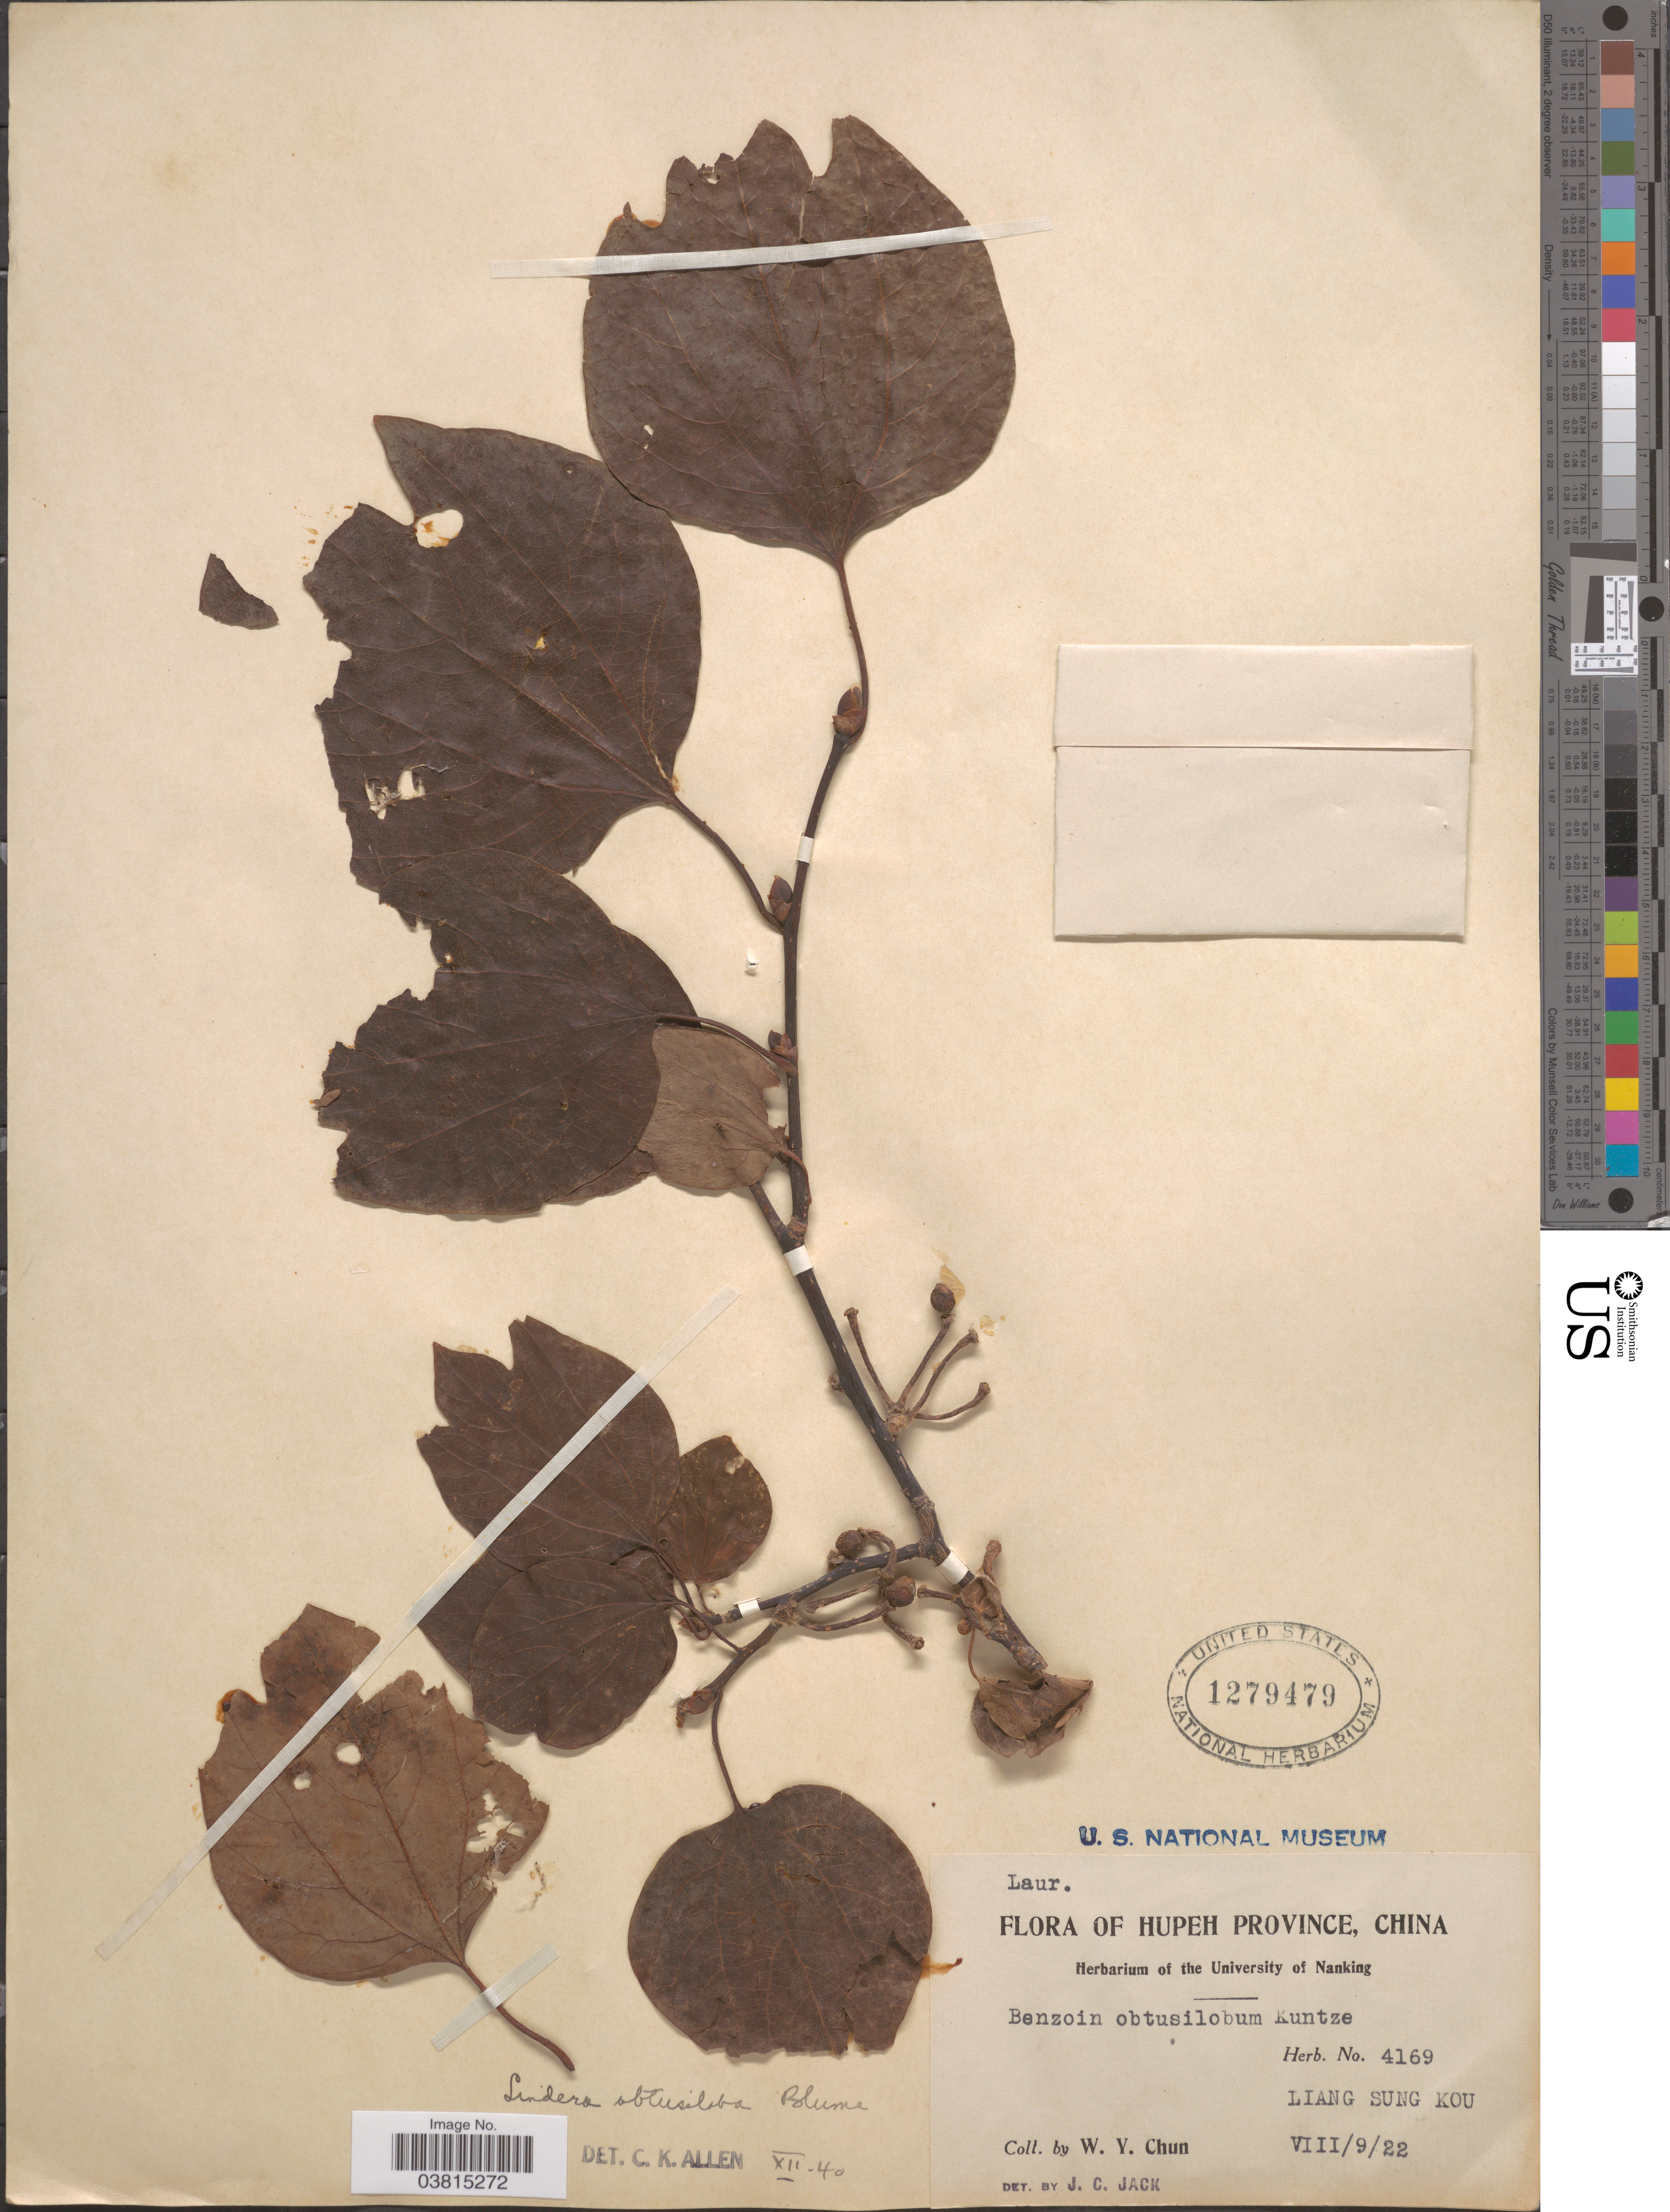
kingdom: Plantae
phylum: Tracheophyta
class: Magnoliopsida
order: Laurales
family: Lauraceae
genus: Lindera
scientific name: Lindera obtusiloba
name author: Blume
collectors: W. Y. Chun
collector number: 4169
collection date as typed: Transcribed d/m/y: 9/8/22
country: China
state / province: Hubei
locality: Hupeh Province. Liang Sung Kou.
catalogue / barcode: US 1279479